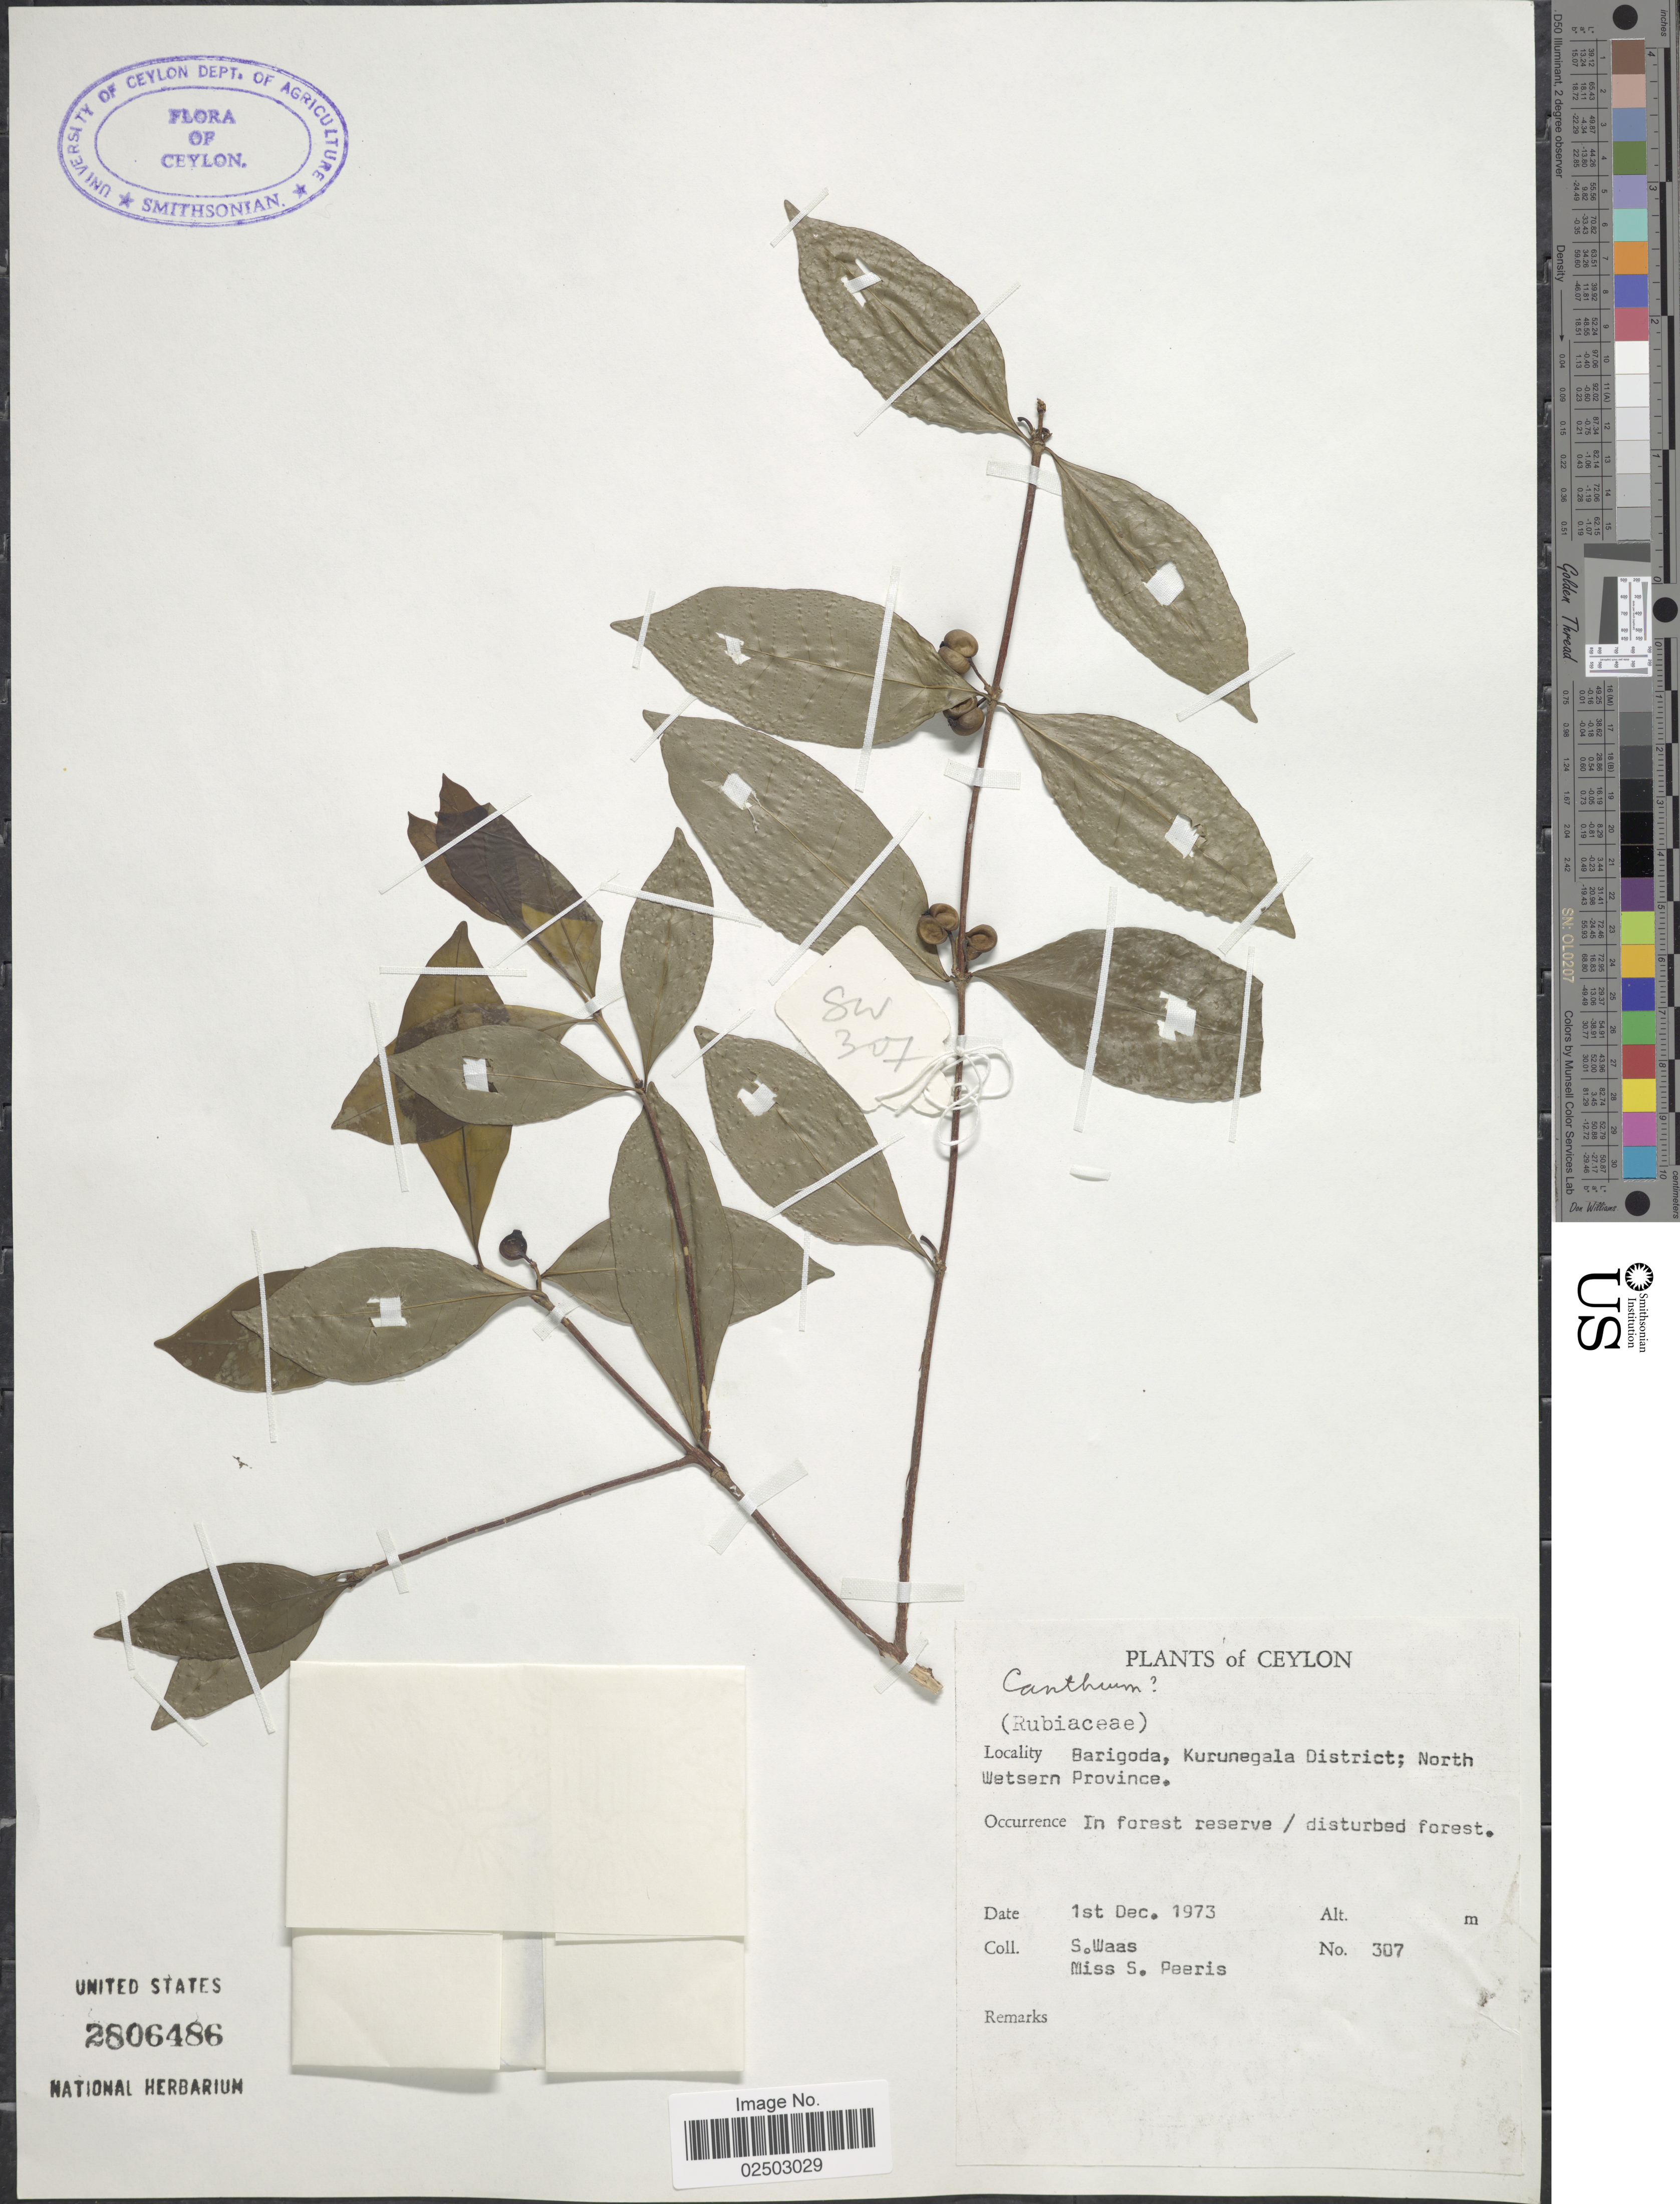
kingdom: Plantae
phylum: Tracheophyta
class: Magnoliopsida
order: Gentianales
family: Rubiaceae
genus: Bridsonia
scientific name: Bridsonia chamaedendrum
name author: (Kuntze) Verstraete & A.E. van Wyk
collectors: S. Waas & S. Peeris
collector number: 307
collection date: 1973-12-01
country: Sri Lanka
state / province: North Western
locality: Ceylon, Barigoda, Kurunegalla District, in forest reserve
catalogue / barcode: US 2806486